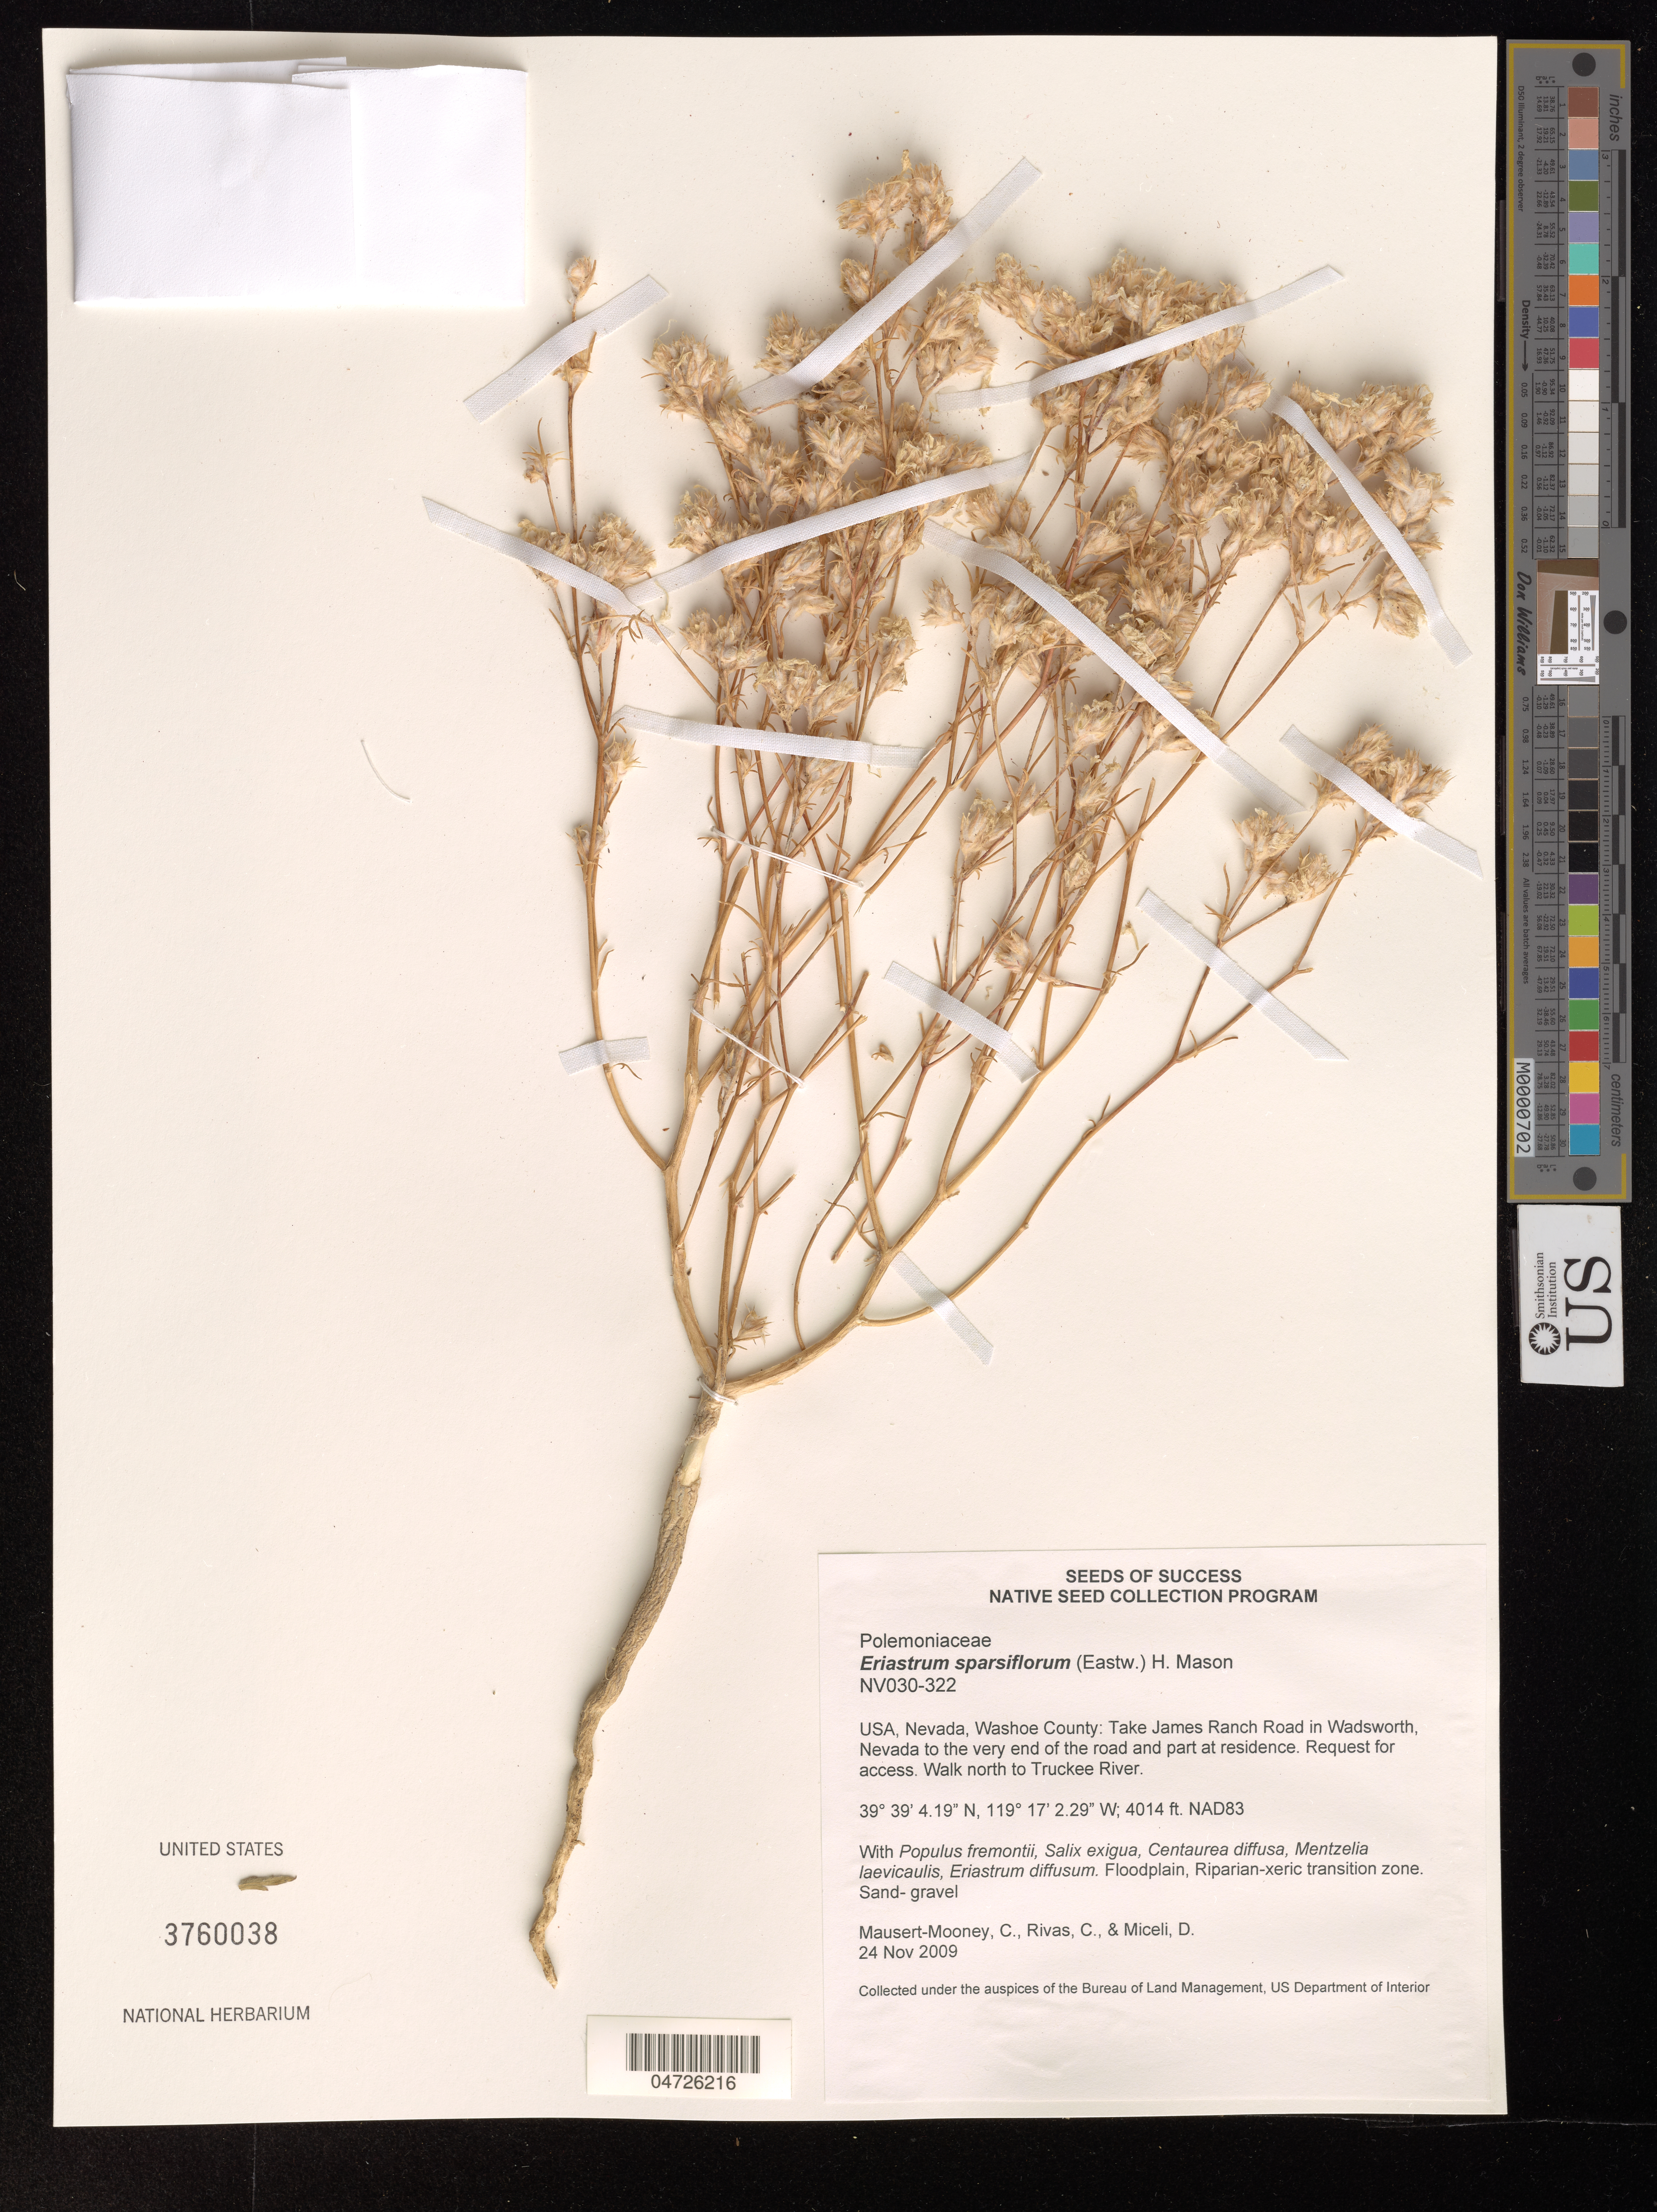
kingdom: Plantae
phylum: Tracheophyta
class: Magnoliopsida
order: Ericales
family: Polemoniaceae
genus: Eriastrum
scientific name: Eriastrum sparsiflorum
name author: (Eastw.) H. Mason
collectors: C. Mausert-Mooney, C. Rivas & D. Miceli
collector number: NV030-322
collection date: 2009-11-24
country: United States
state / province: Nevada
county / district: Washoe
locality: Washoe County: Take James Ranch Road in Wadsworth, Nevada to the very end of the road and part at residence. Request for access. Walk north to Truckee River. NAD83.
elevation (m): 1223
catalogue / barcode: US 3760038